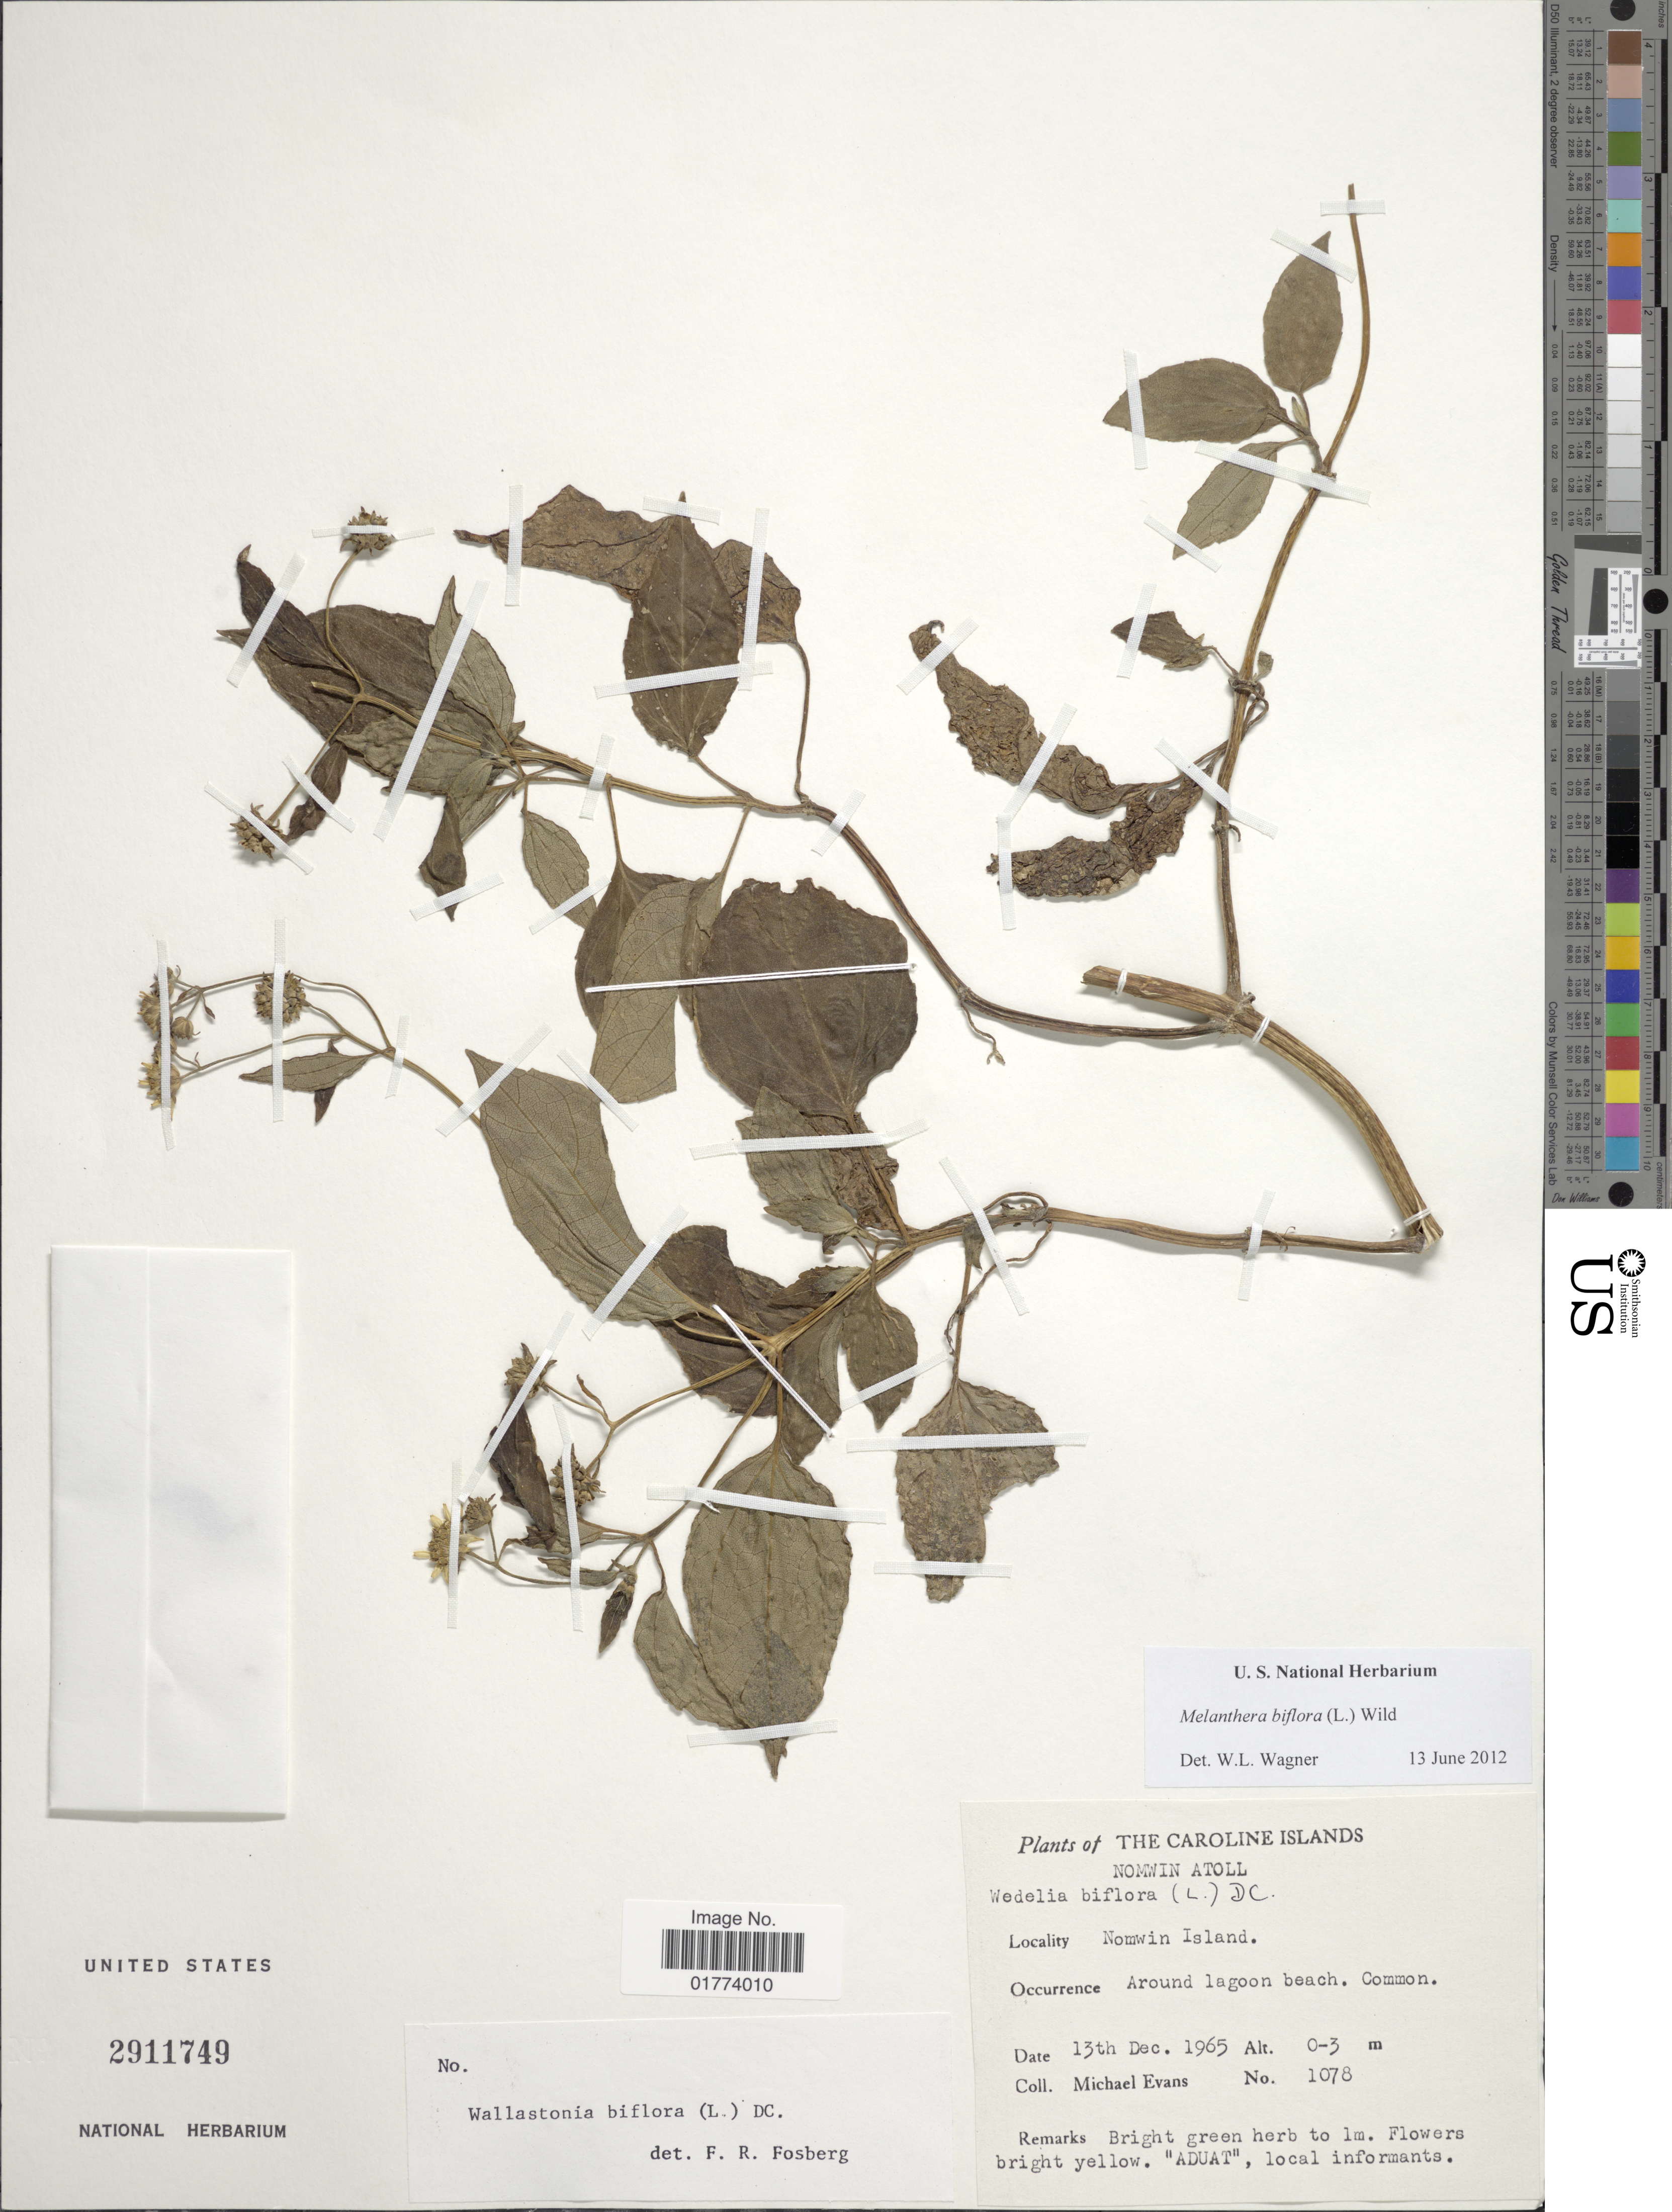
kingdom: Plantae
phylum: Tracheophyta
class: Magnoliopsida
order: Asterales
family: Asteraceae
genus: Wollastonia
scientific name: Wollastonia biflora var. biflora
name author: (L.) DC.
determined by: Wagner, W. L., (BOT), Smithsonian Institution - National Museum of Natural History (UNITED STATES)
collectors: M. Evans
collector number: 1078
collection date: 1965-12-13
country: Micronesia, Federated States of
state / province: Truk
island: Nomwin Atoll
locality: Caroline Islands, Nomwin Atoll, Nomwin Island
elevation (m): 0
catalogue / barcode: US 2911749